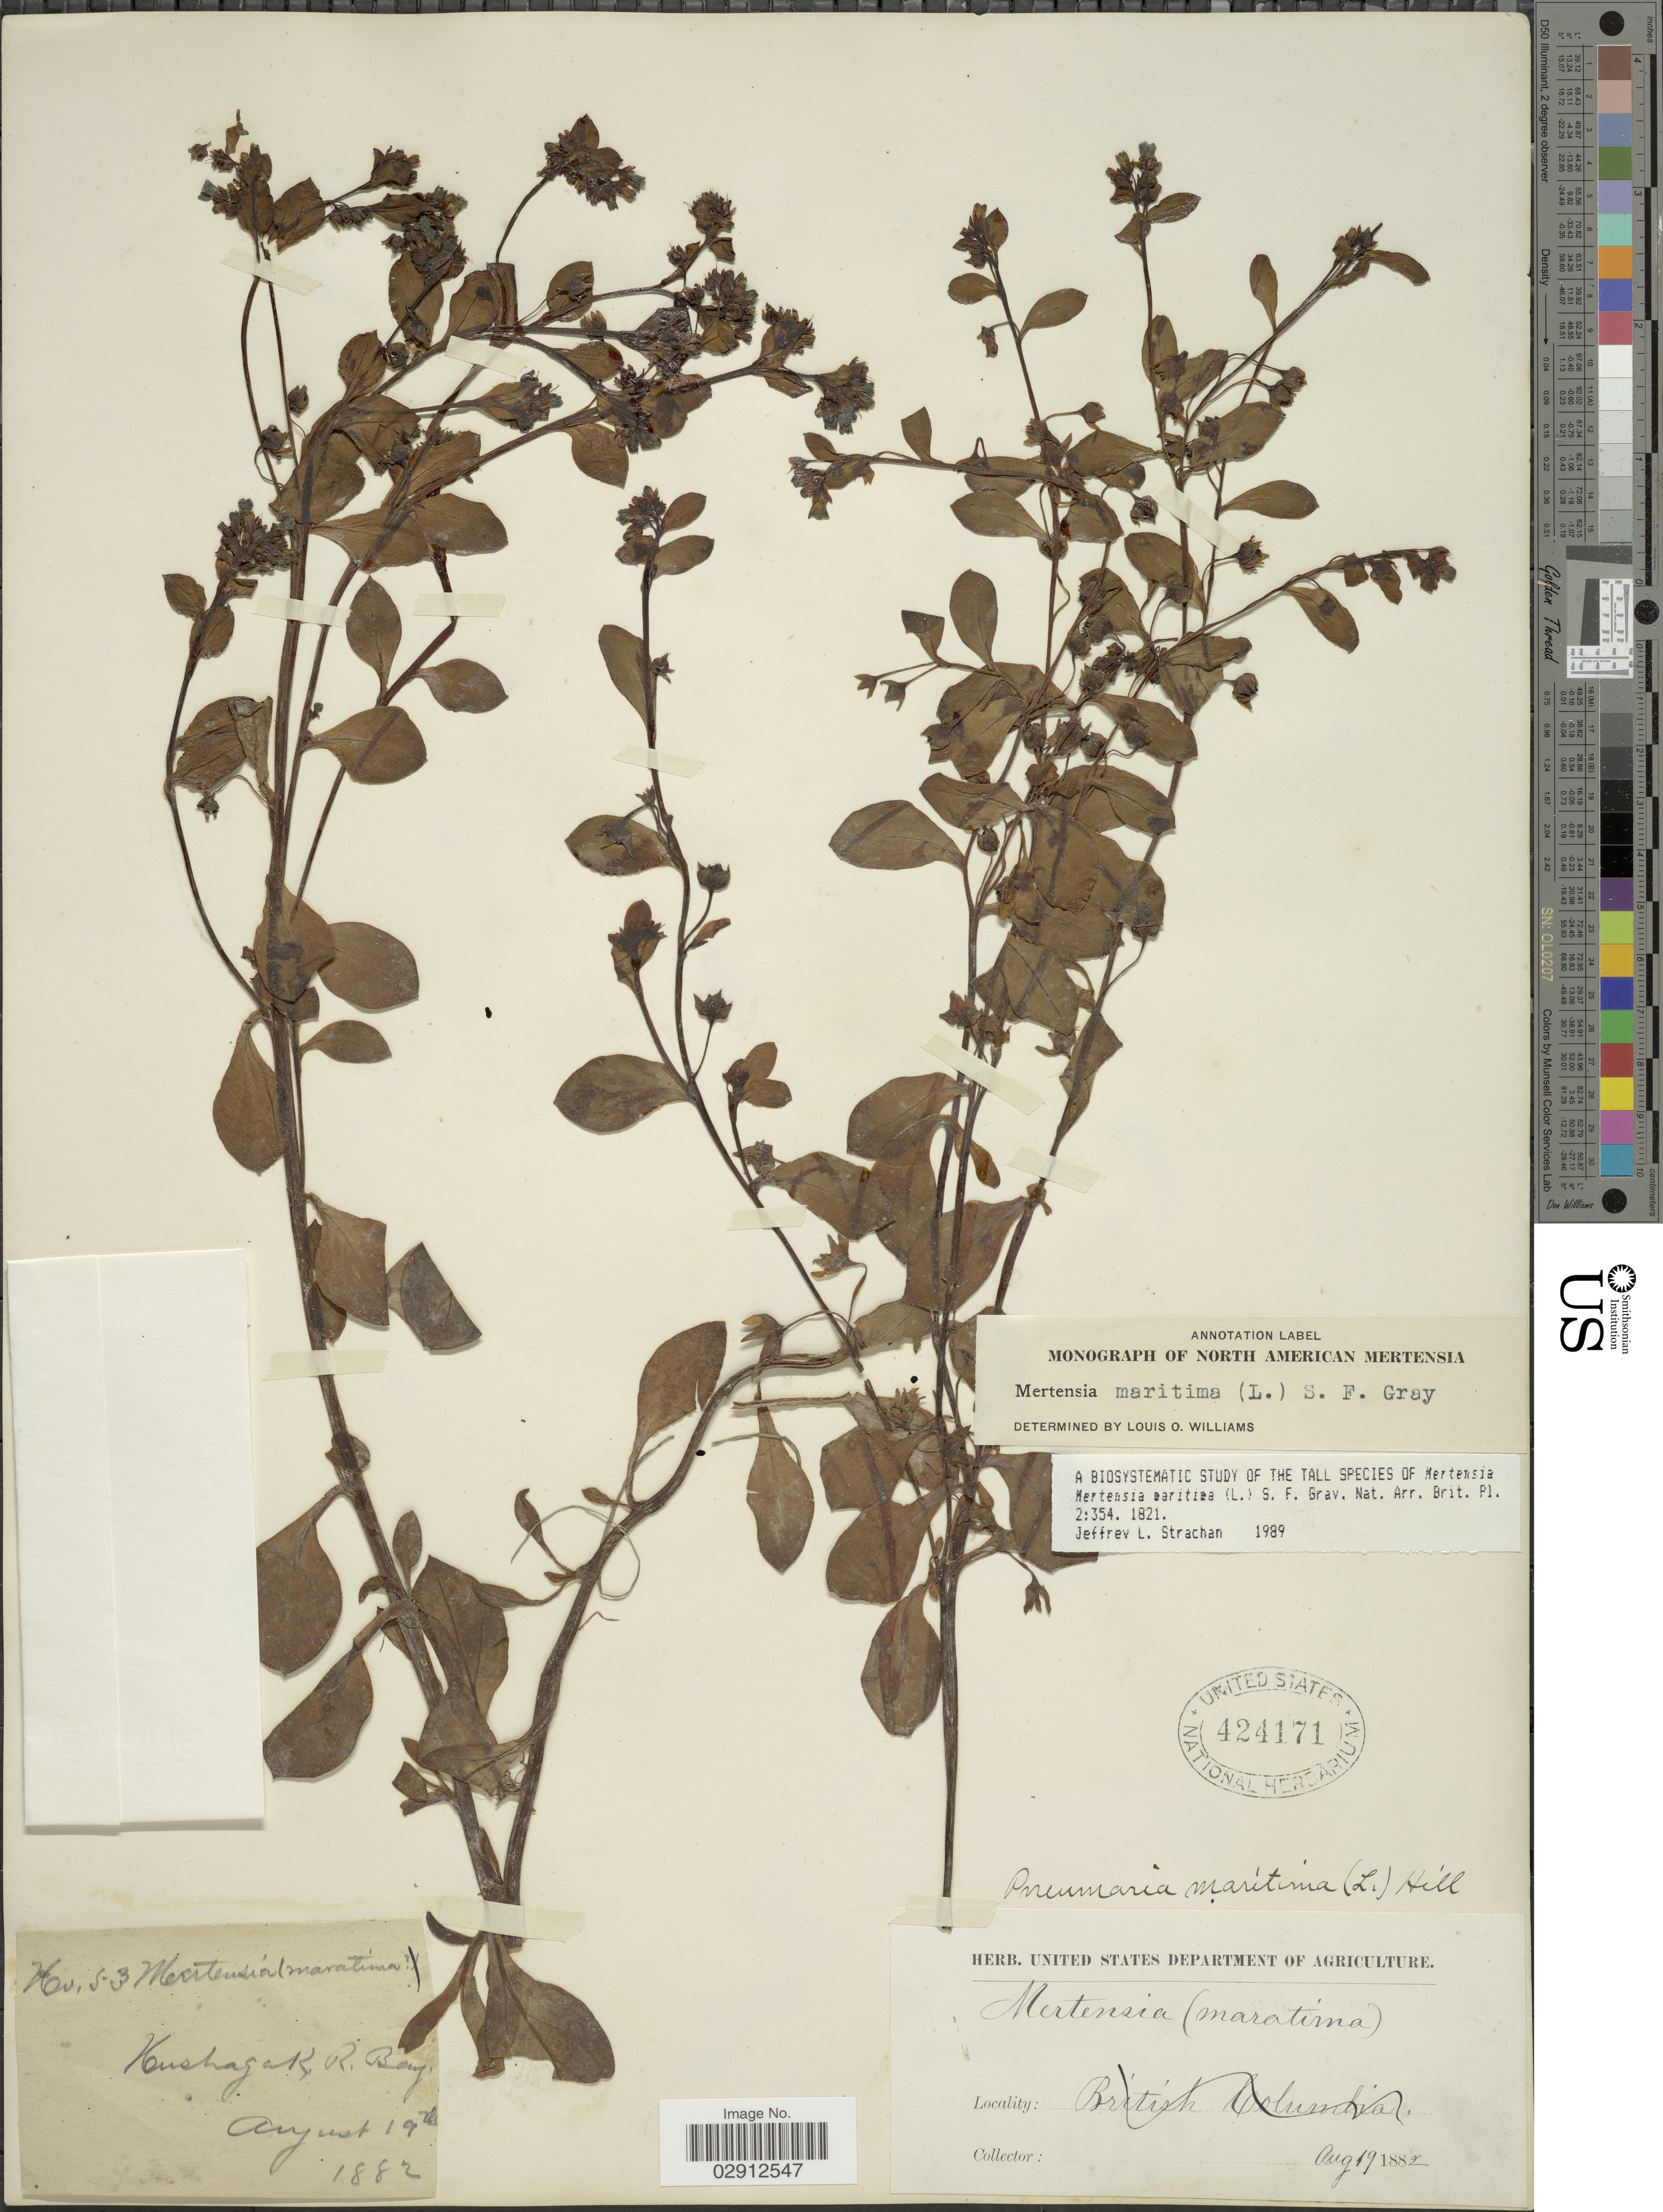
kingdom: Plantae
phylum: Tracheophyta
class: Magnoliopsida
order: Boraginales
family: Boraginaceae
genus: Mertensia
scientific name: Mertensia maritima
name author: (L.) S.F. Gray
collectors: ex herb. U. S. Department of Agriculture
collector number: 53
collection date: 1882-08-19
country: United States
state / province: Alaska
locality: Nushagak, R. Bay.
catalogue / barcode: US 424171